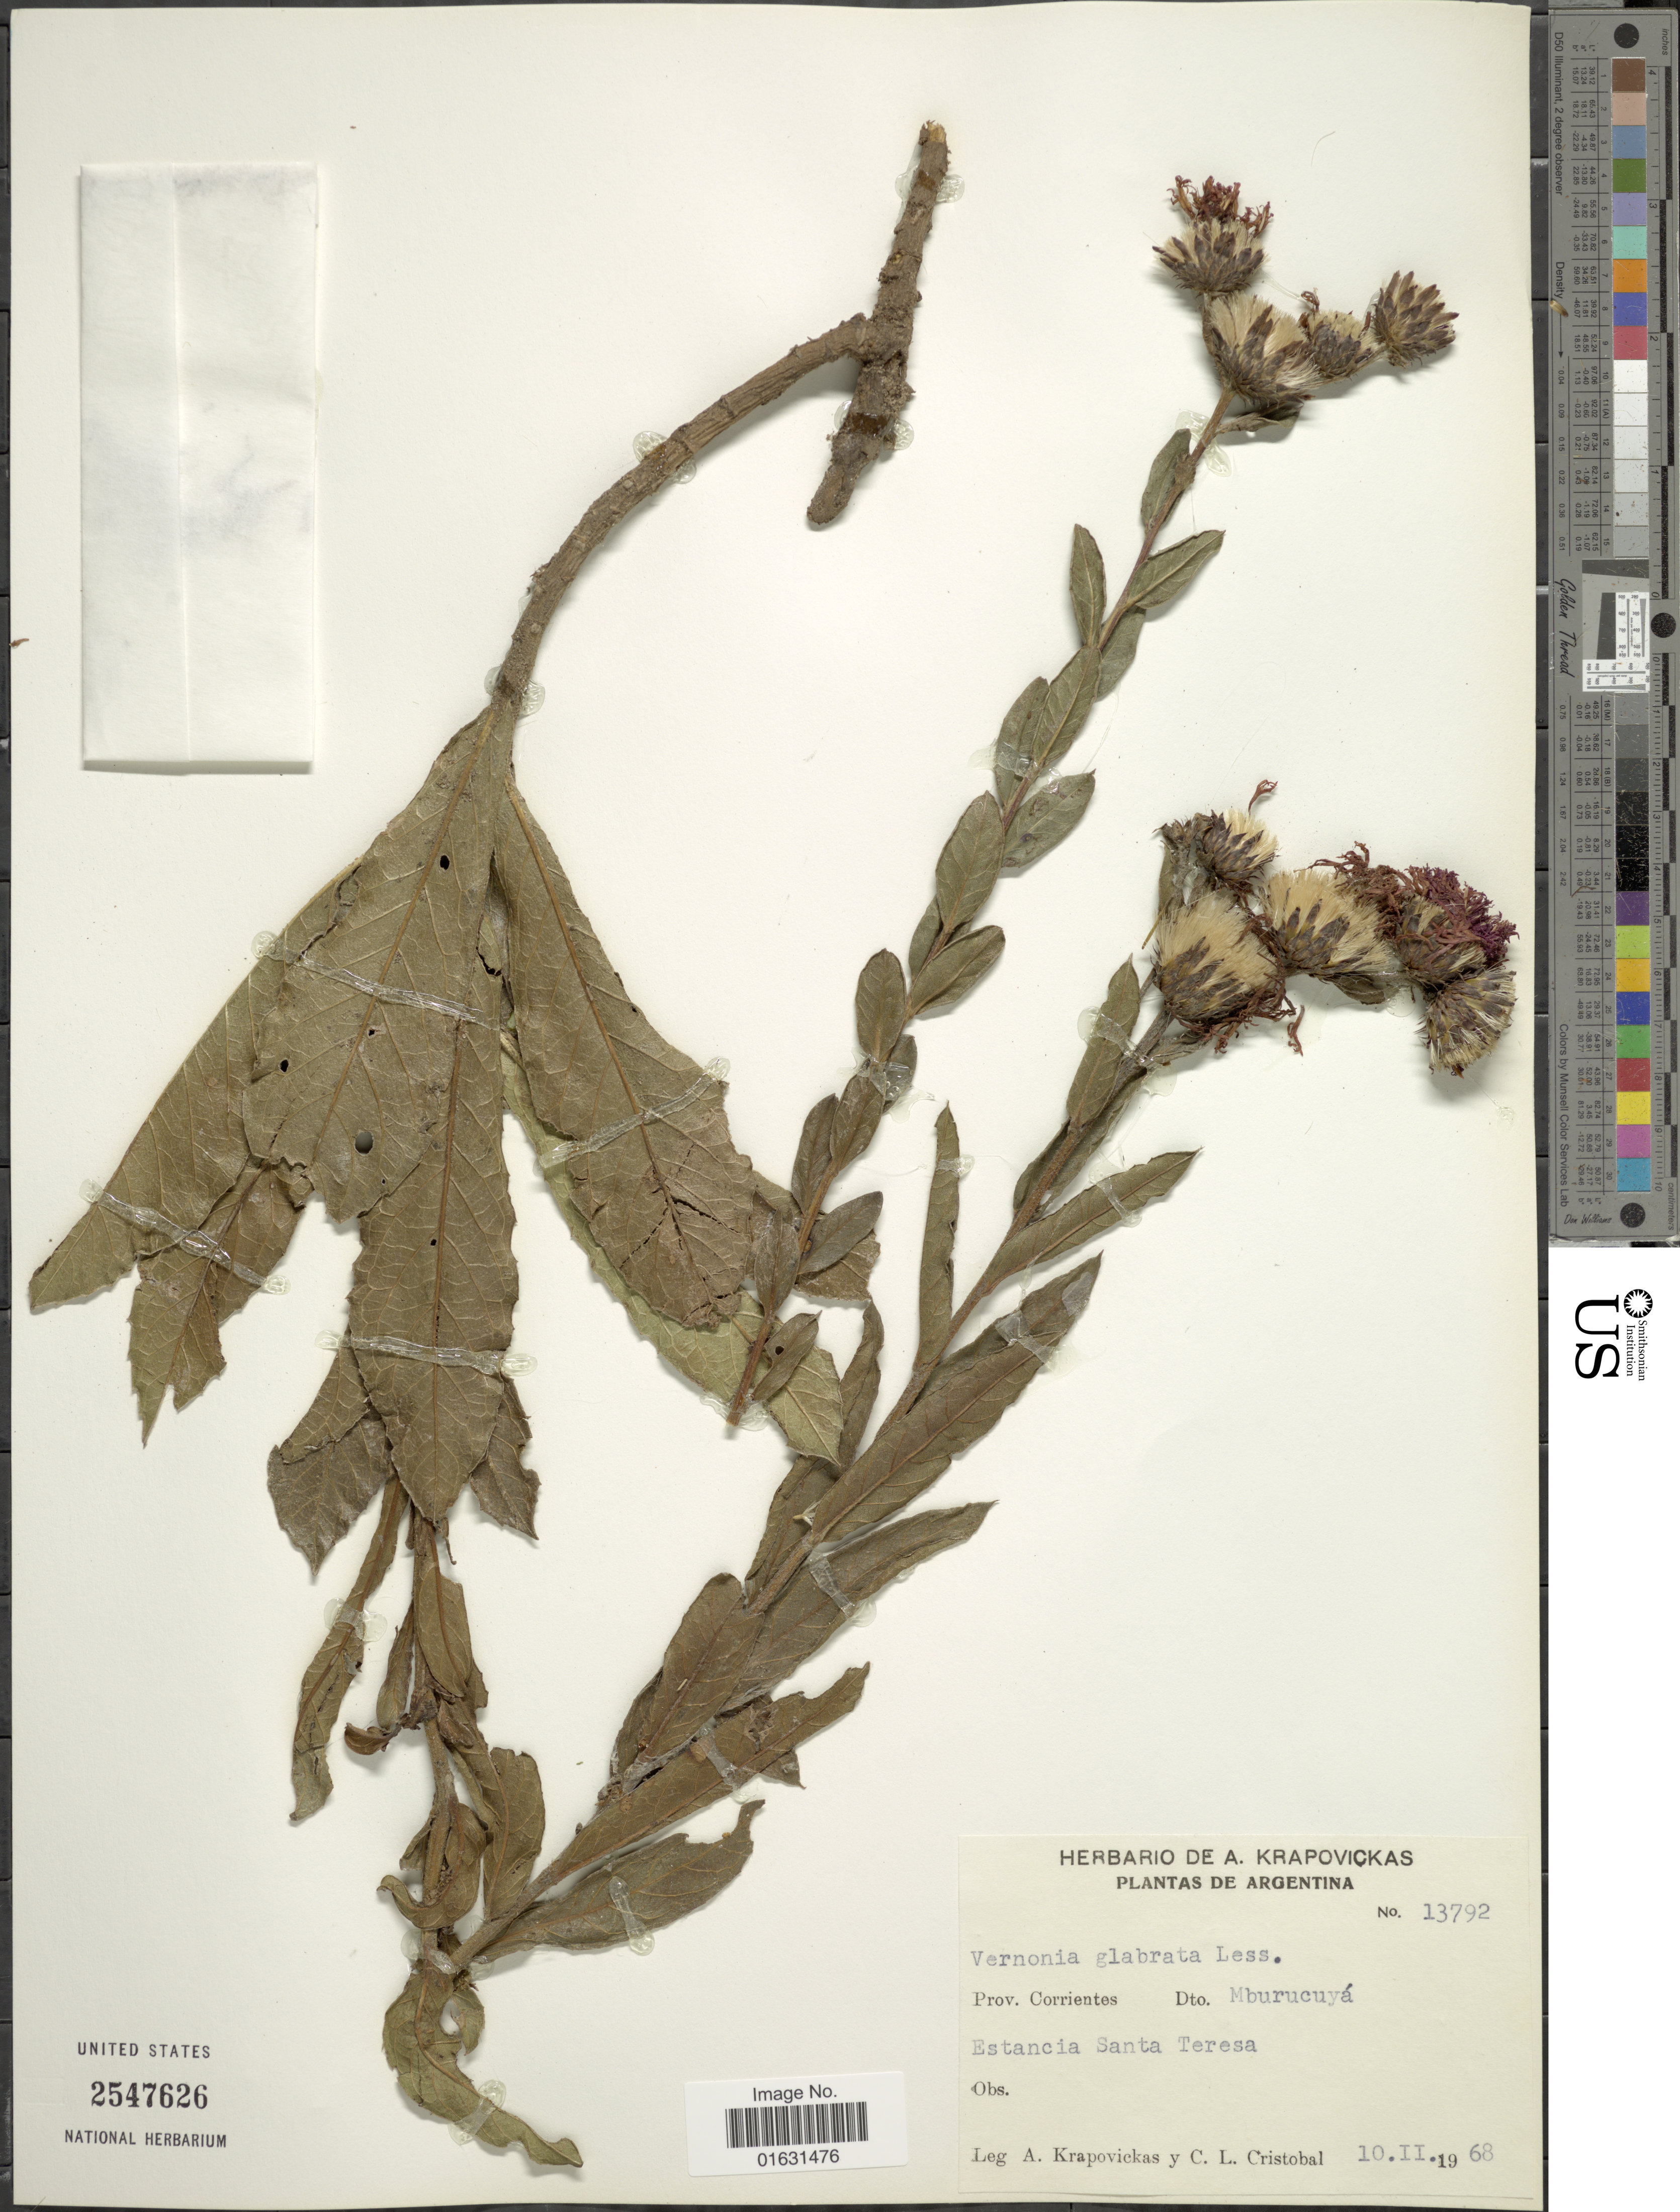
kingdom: Plantae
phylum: Tracheophyta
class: Magnoliopsida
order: Asterales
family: Asteraceae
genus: Lessingianthus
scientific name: Lessingianthus glabratus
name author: (Less.) H. Rob.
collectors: A. Krapovickas & C. L. Cristóbal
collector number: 13792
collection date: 1968-11-10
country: Argentina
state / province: Corrientes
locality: Dto. Mburucuya, Estancia Santa Teresa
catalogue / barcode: US 2547626